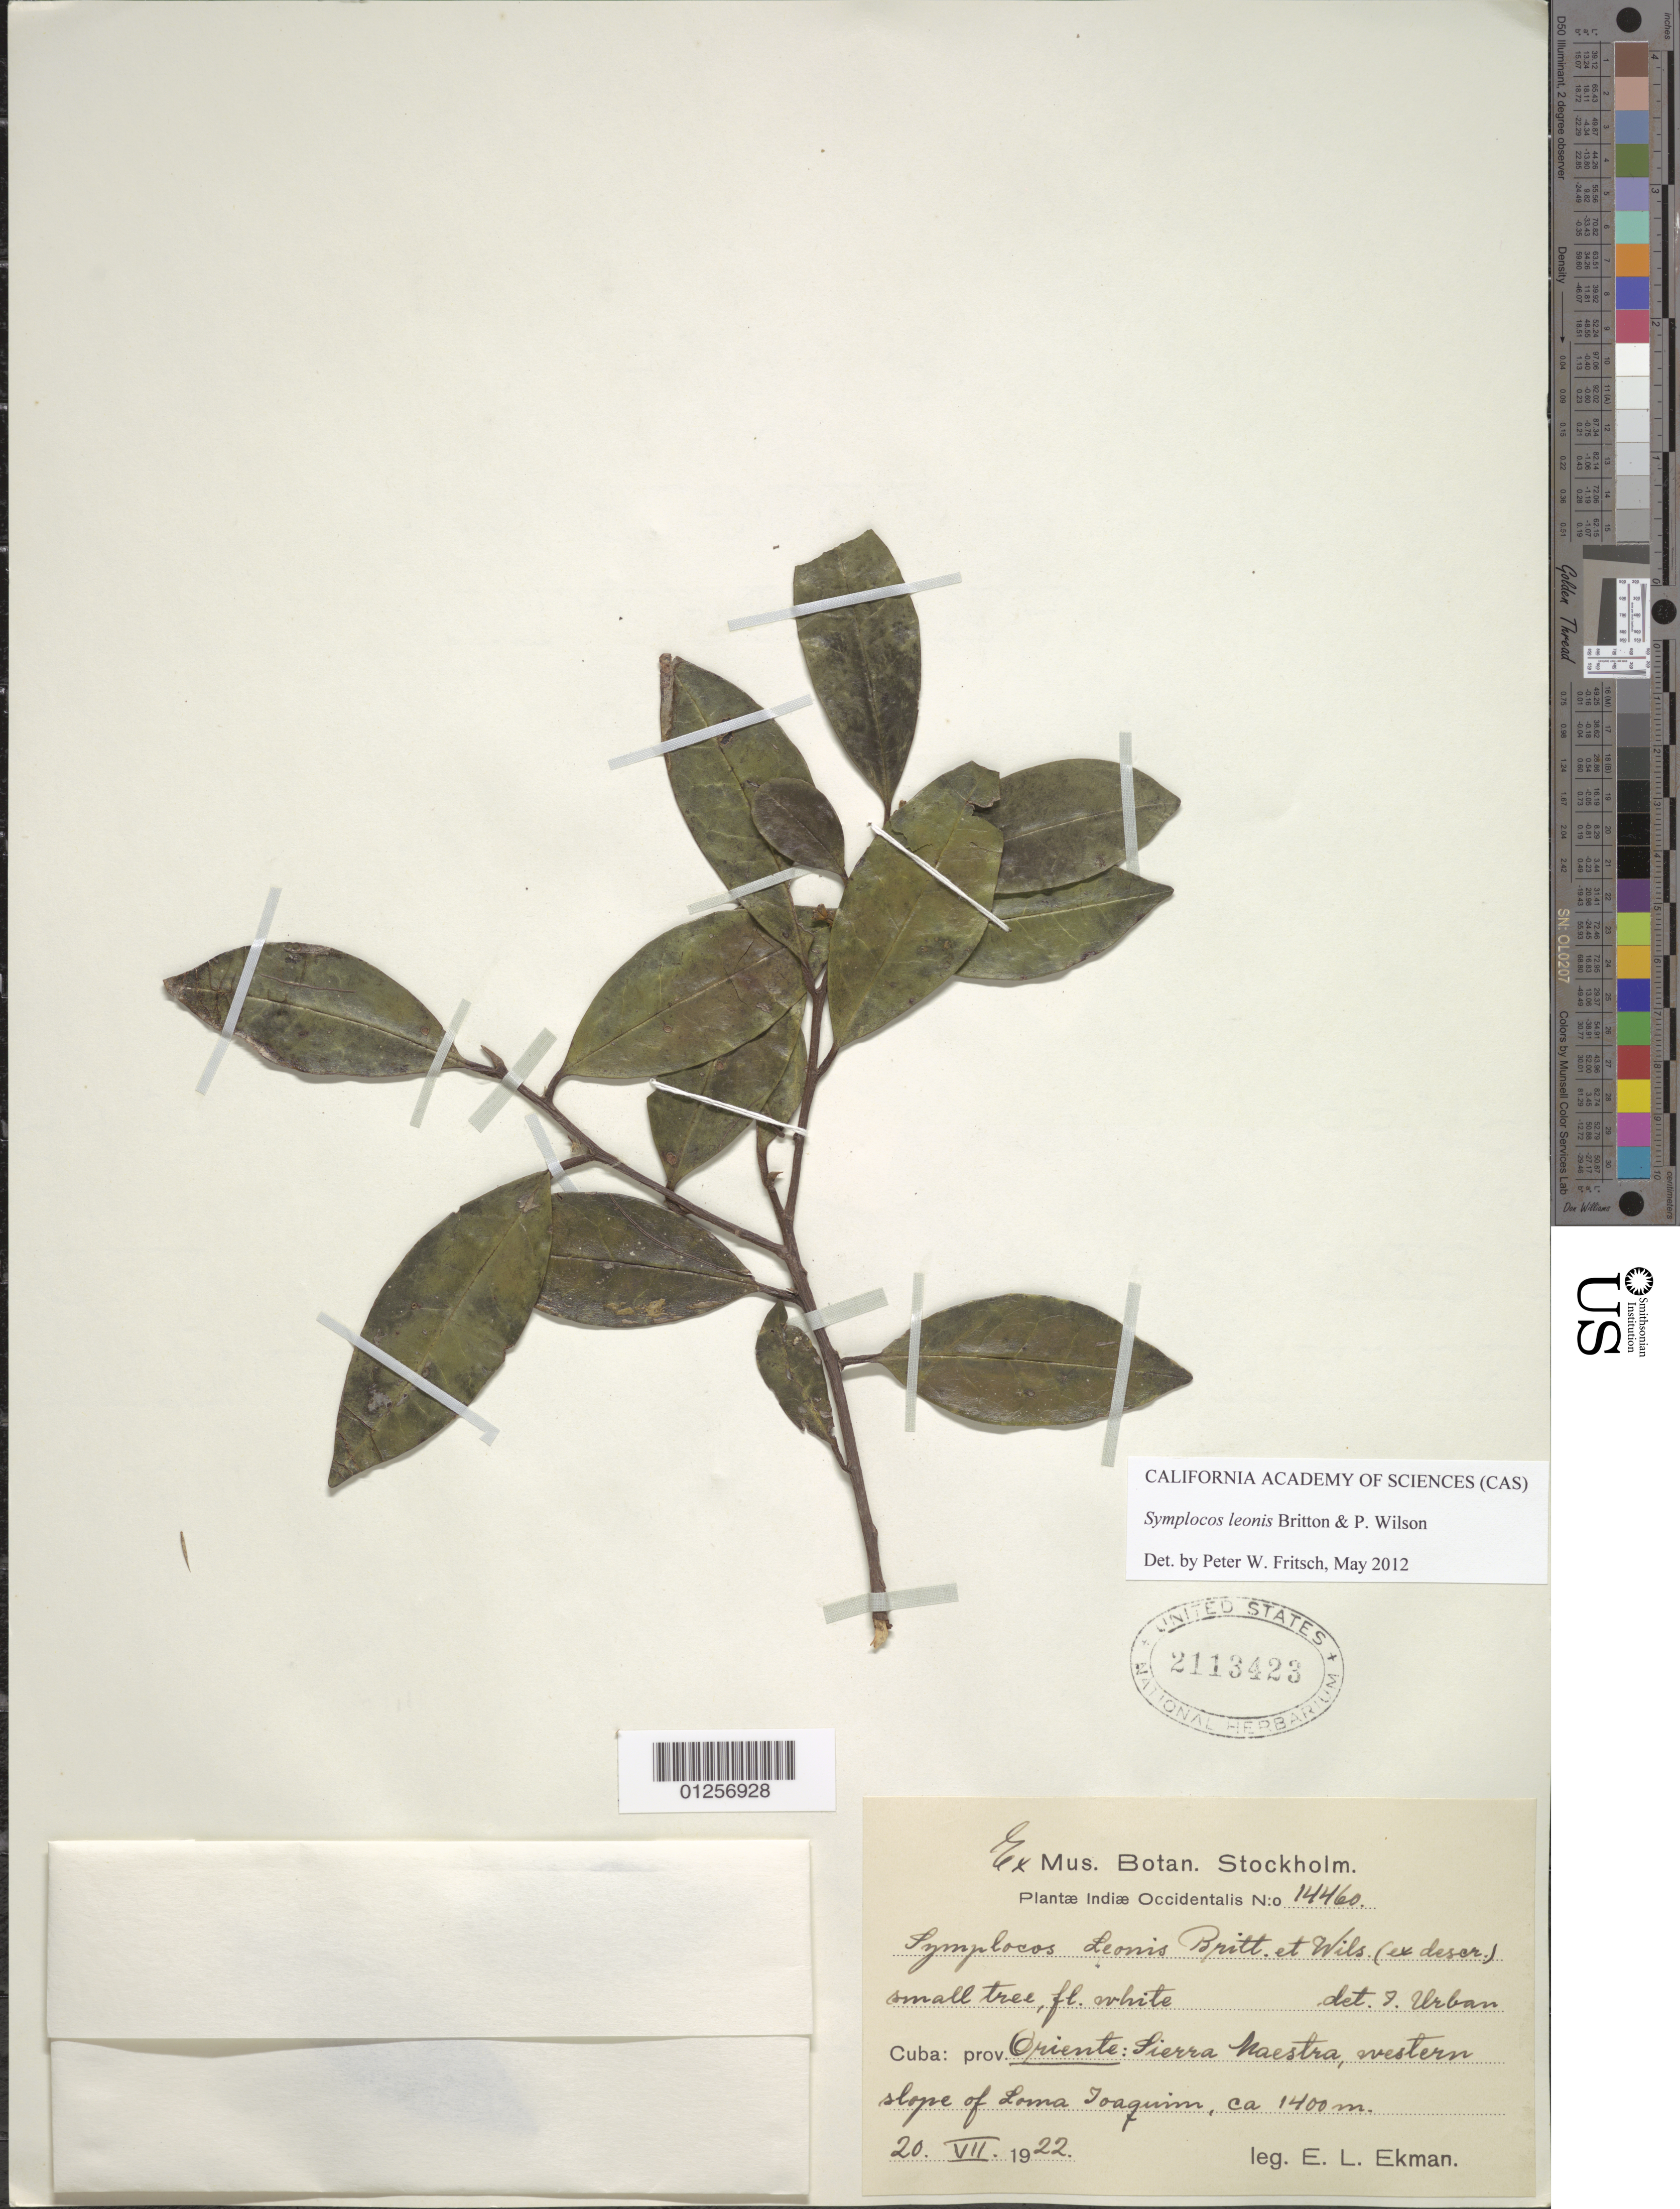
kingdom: Plantae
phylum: Tracheophyta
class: Magnoliopsida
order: Ericales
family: Symplocaceae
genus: Symplocos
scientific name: Symplocos leonis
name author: Britton & P. Wilson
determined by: Fritsch, Peter W.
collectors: E. L. Ekman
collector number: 14460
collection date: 1922-07-20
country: Cuba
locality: Prov. Oriente. Sierra Maestra, western slope of Loma Toaquin.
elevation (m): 1400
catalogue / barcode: US 2113423